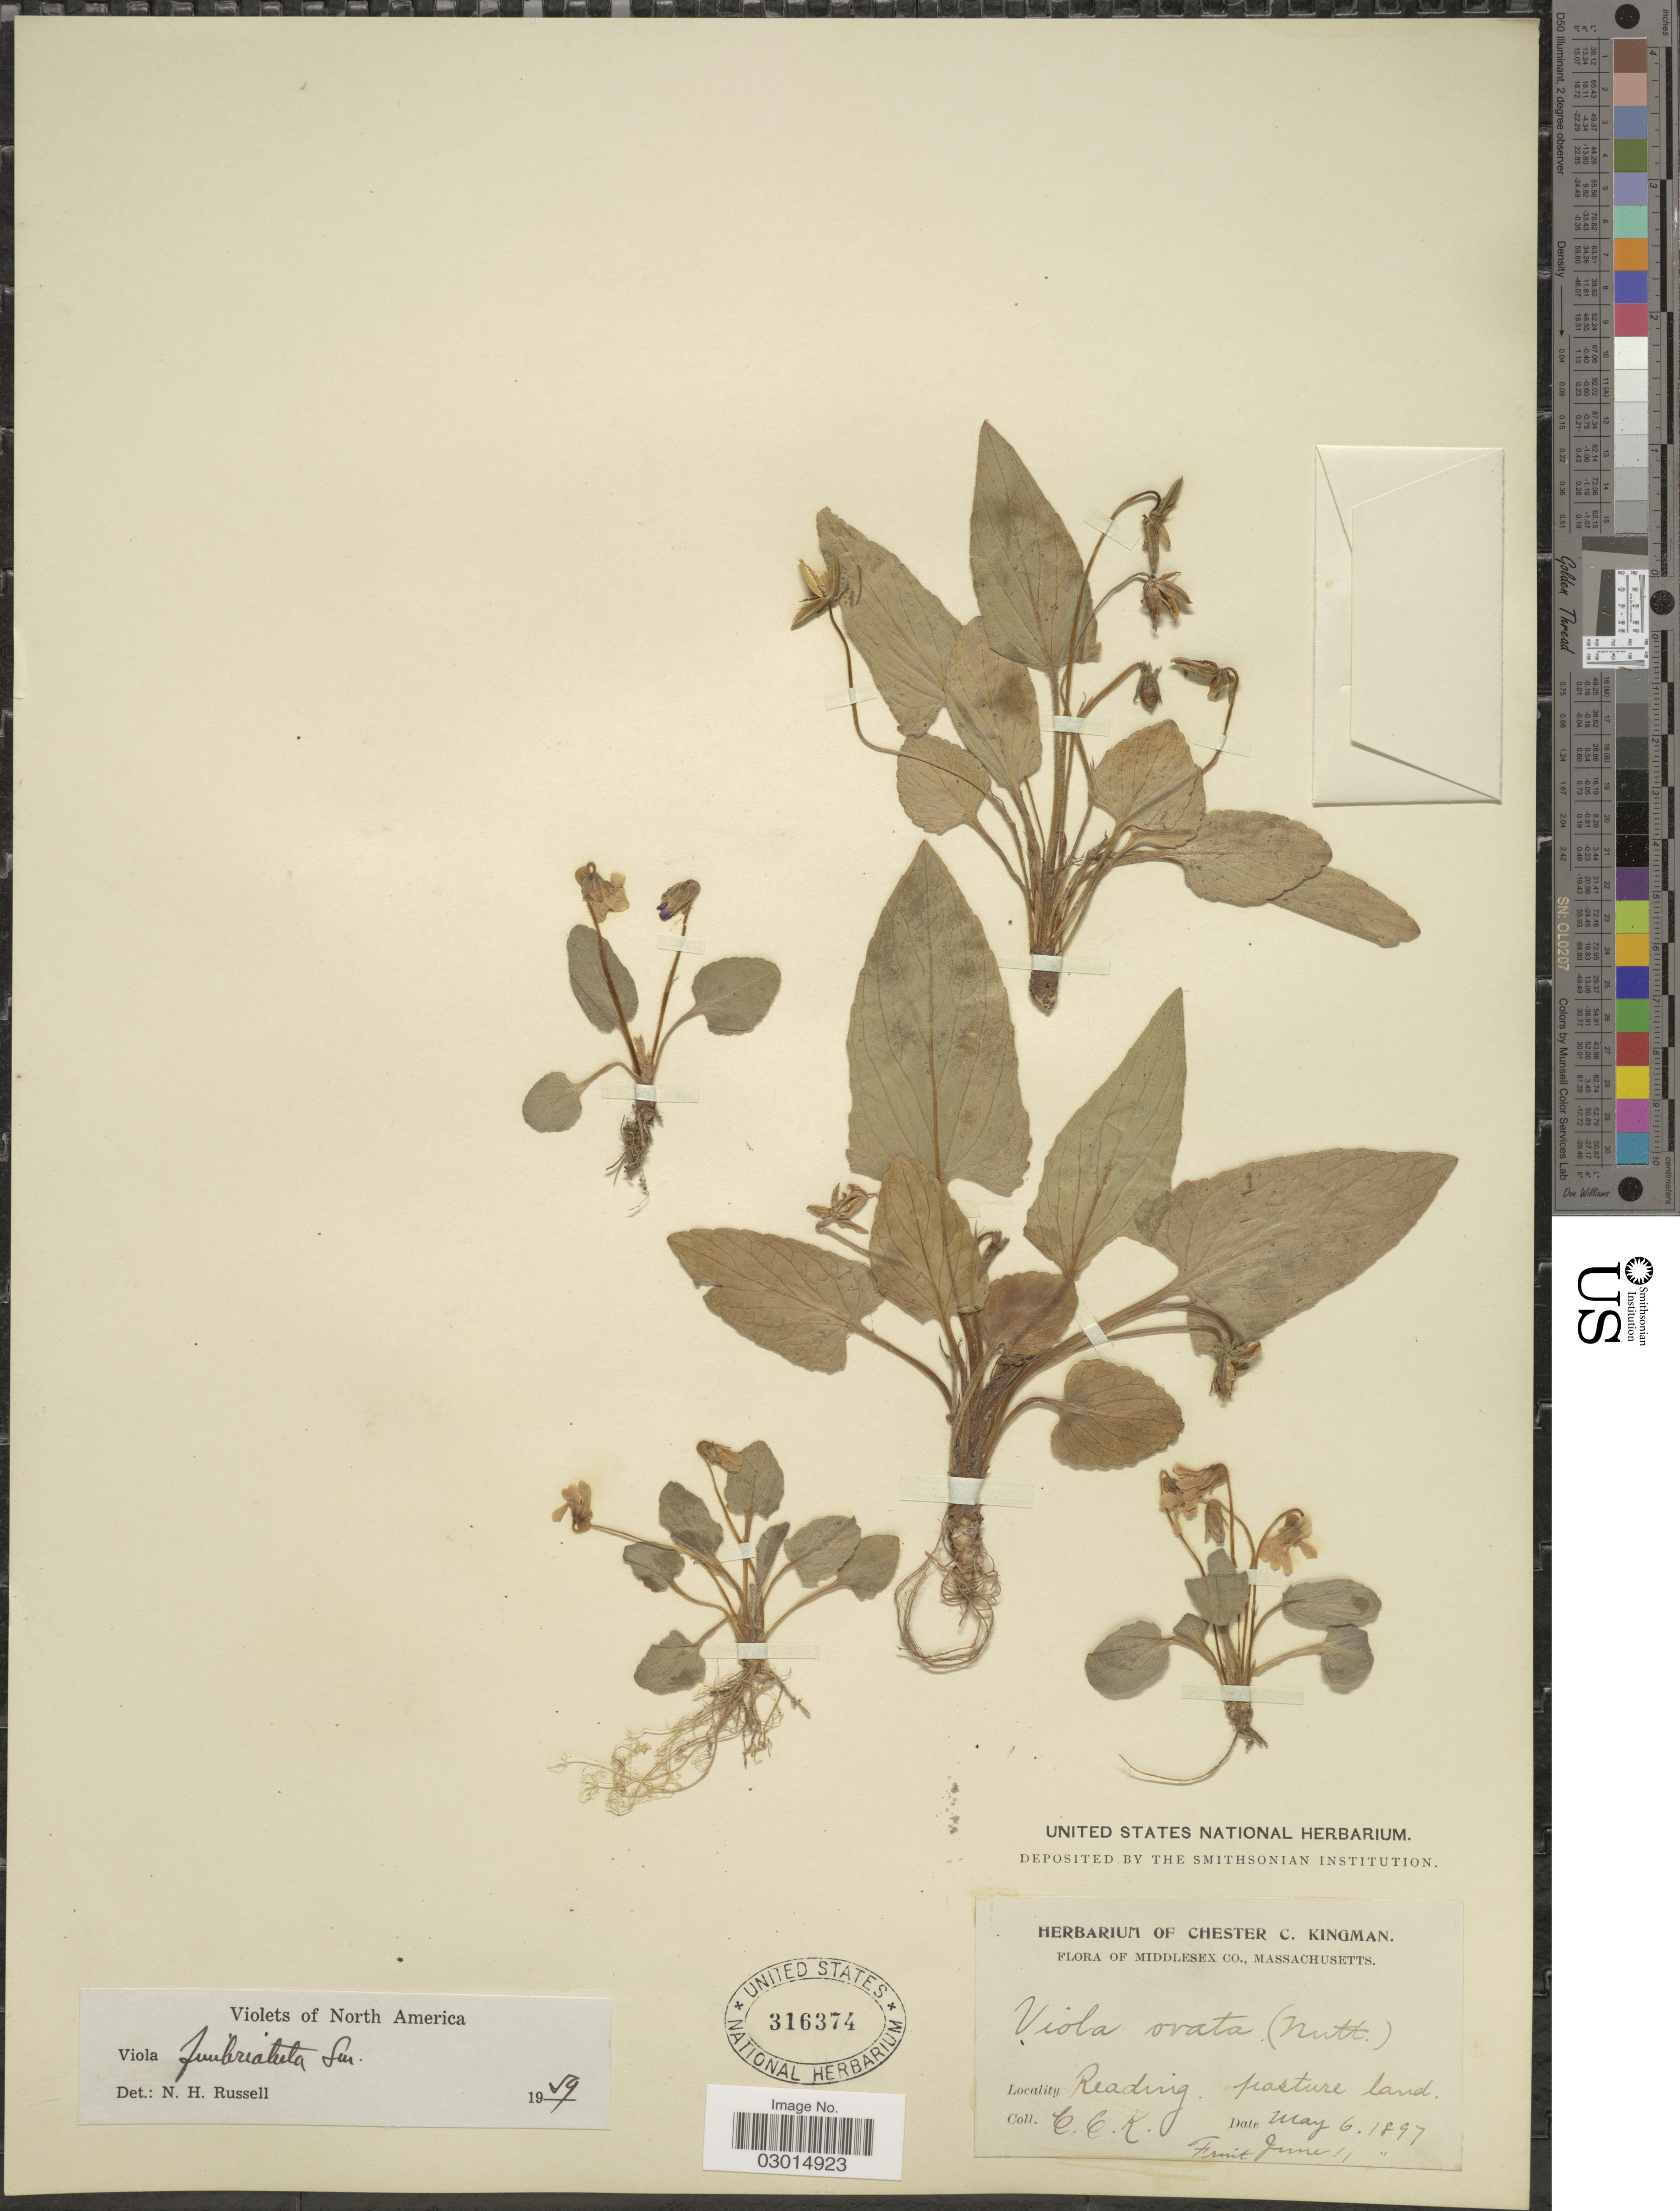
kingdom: Plantae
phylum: Tracheophyta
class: Magnoliopsida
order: Malpighiales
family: Violaceae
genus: Viola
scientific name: Viola fimbriatula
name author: Small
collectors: C. Kingman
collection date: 1897-05-06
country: United States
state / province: Massachusetts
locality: Middlesex Co. Reading.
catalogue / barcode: US 316374